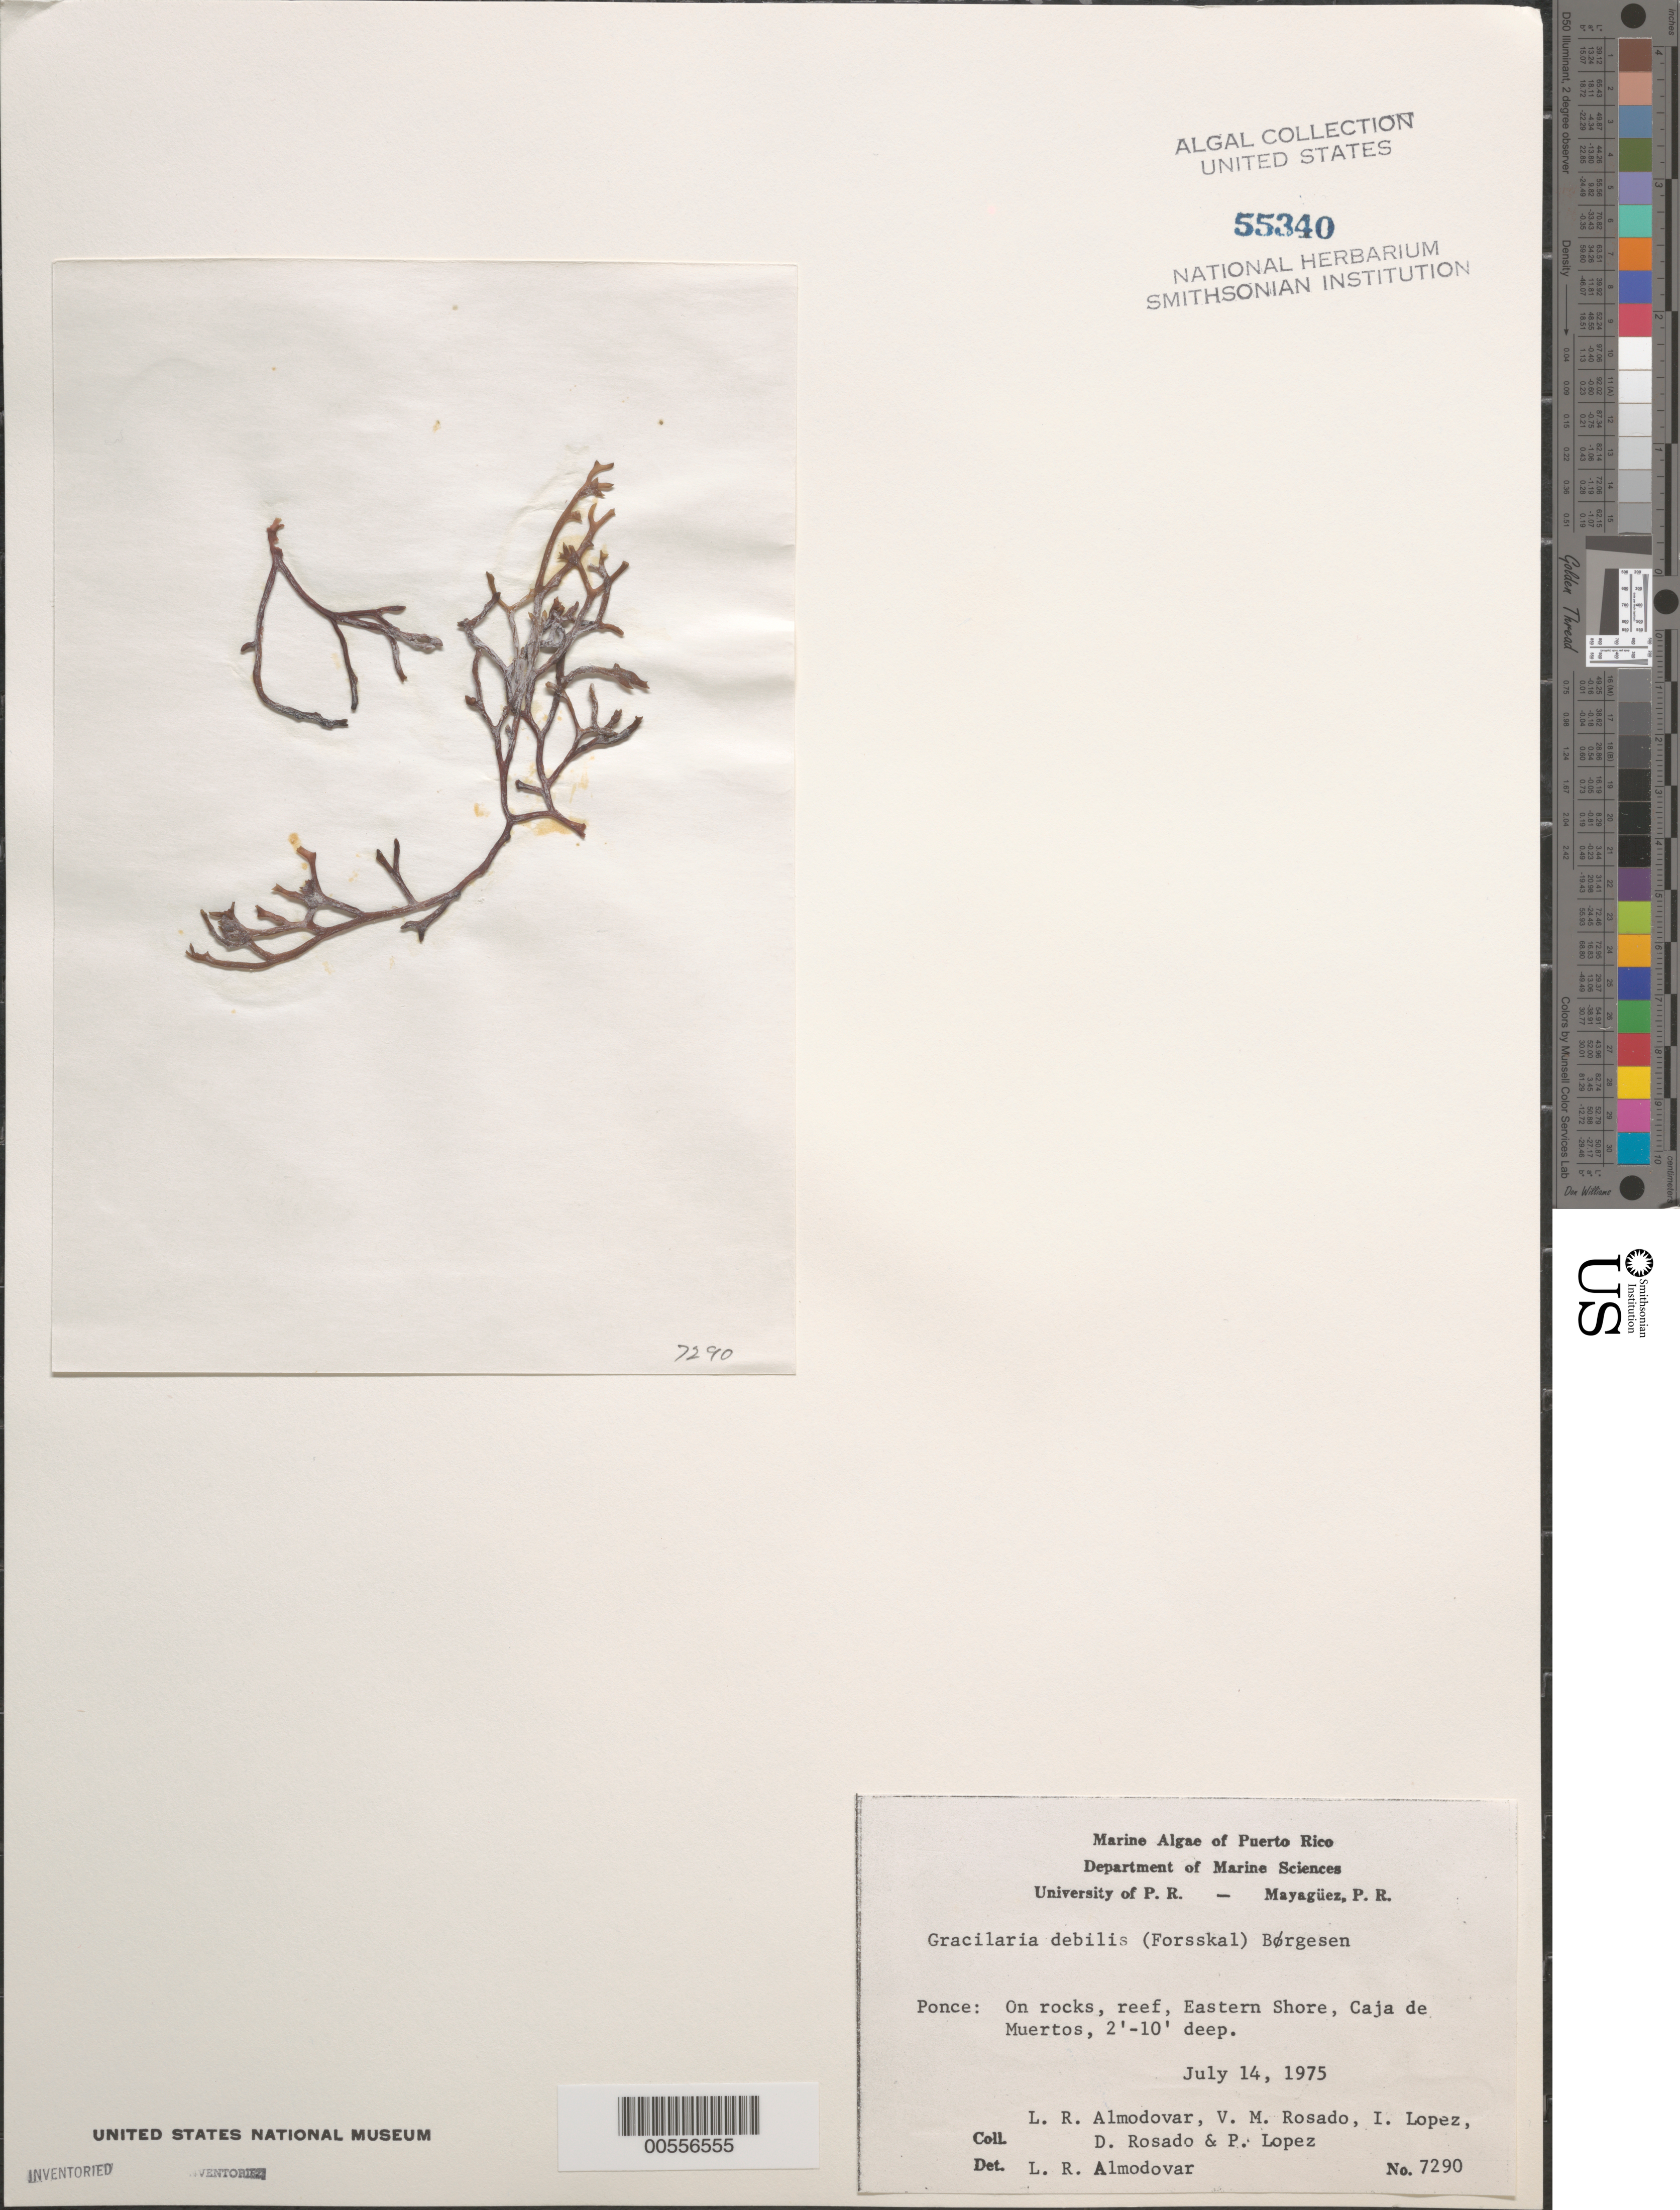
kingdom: Plantae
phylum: Rhodophyta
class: Florideophyceae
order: Gracilariales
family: Gracilariaceae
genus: Gracilaria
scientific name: Gracilaria debilis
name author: (Forssk.) Børgesen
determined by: Almodovar, L. R.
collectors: L. Almodovar, V. Rosado, I. Lopéz, D. Rosado & P. Lopez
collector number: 7290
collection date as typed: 14 Jul 1975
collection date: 1975-07-14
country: Puerto Rico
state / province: Ponce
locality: Caja de muertos, eastern shore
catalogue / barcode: US 55340